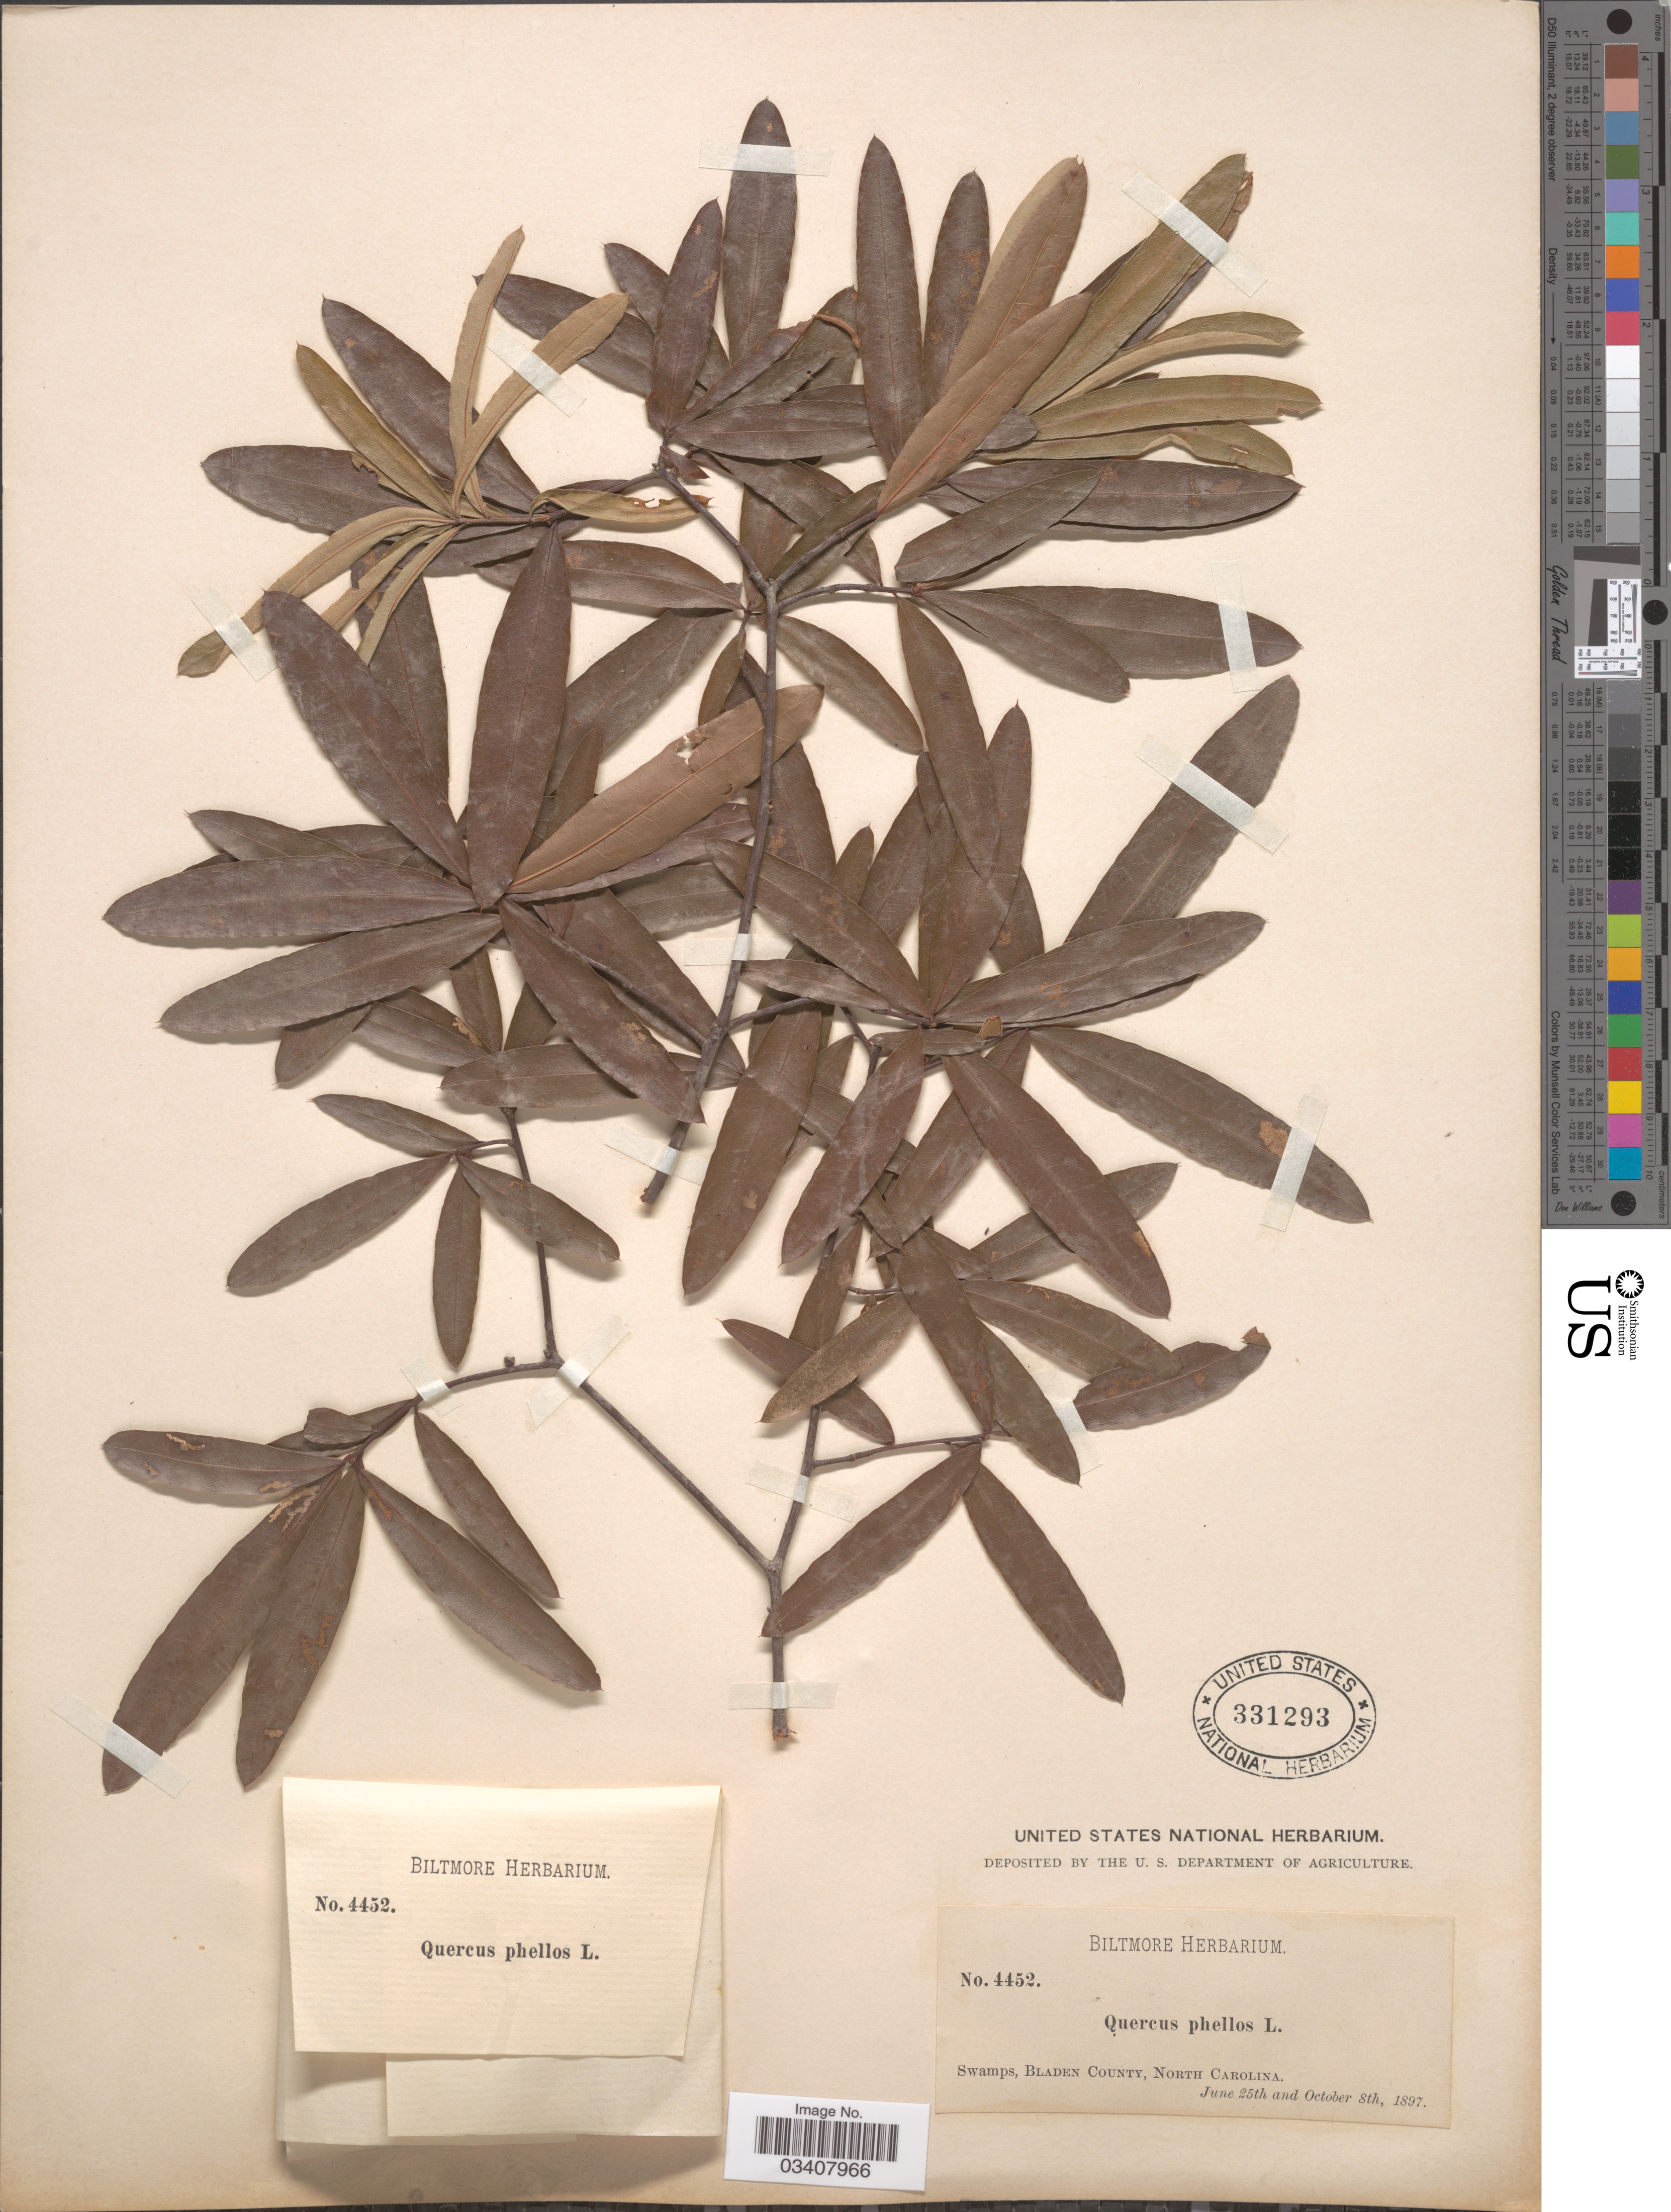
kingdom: Plantae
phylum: Tracheophyta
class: Magnoliopsida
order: Fagales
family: Fagaceae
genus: Quercus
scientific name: Quercus phellos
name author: L.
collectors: ex herb. Biltmore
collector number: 4452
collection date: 1897-06-25/1897-10-08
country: United States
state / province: North Carolina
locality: Swamps, Bladen County.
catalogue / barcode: US 331293